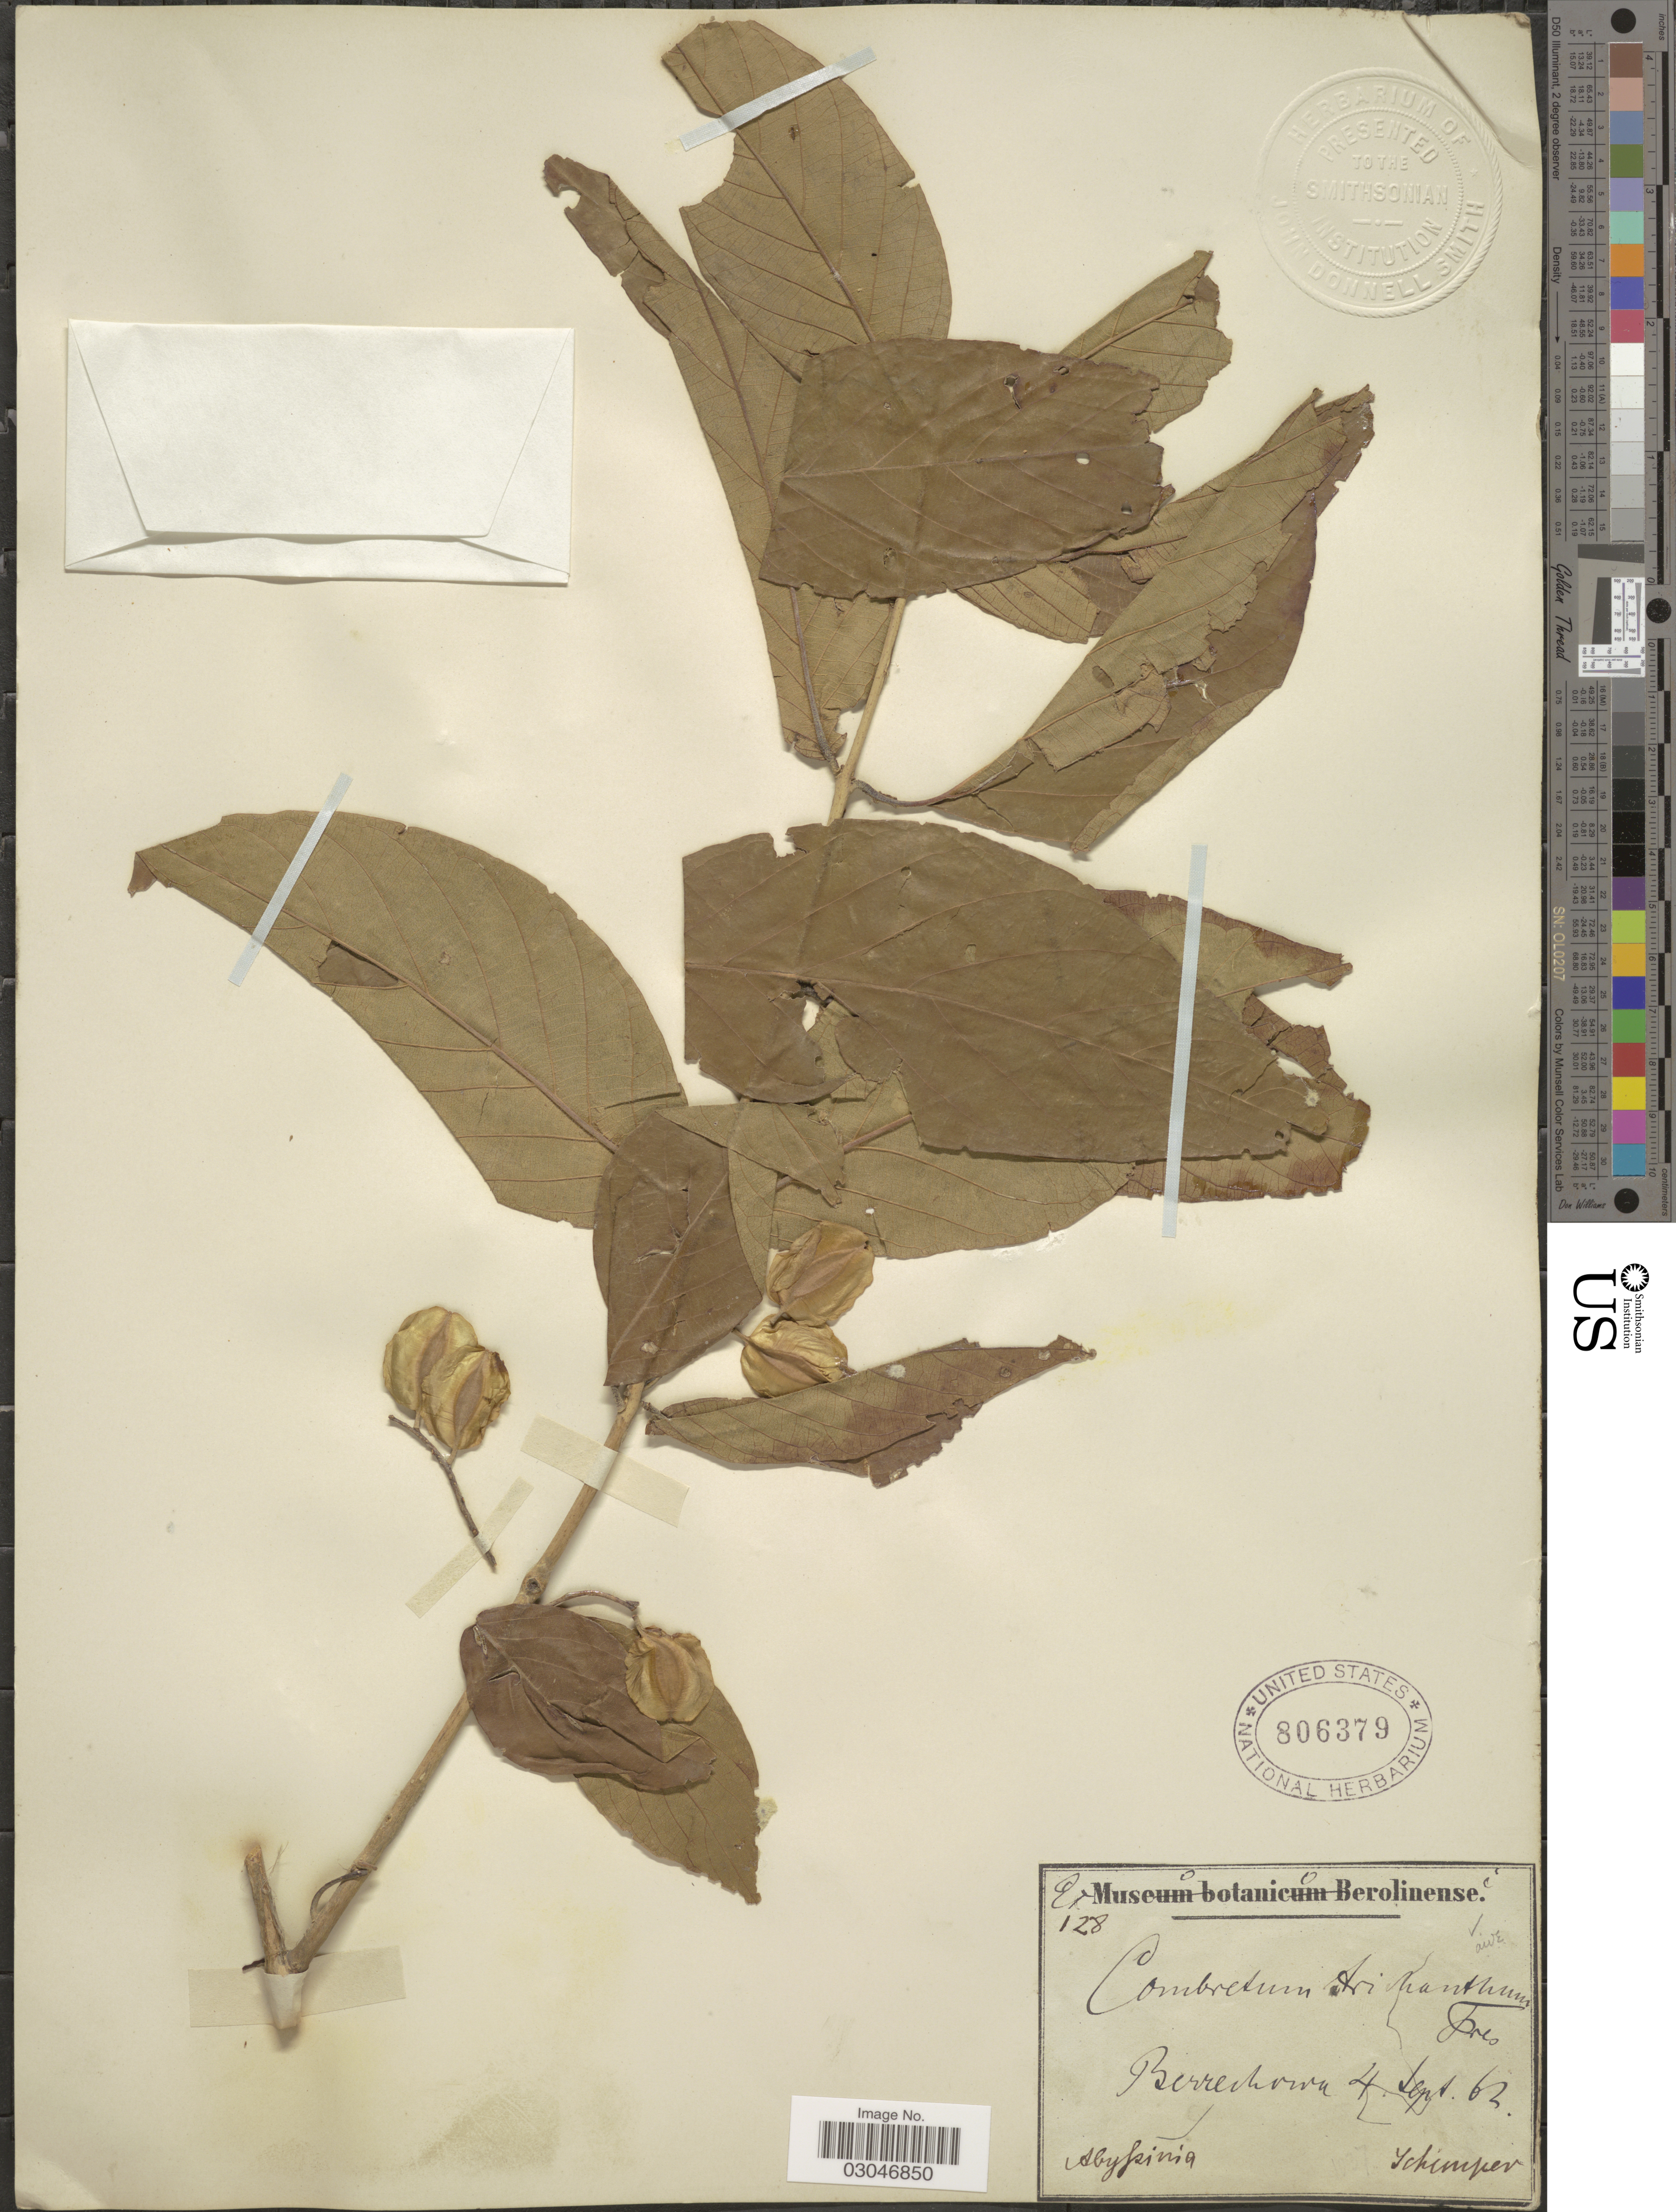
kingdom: Plantae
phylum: Tracheophyta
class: Magnoliopsida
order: Myrtales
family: Combretaceae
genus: Combretum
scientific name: Combretum trichanthum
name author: Fresen.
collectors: -. Schimper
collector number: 128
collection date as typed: Transcribed d/m/y: 4/9/62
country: Eritrea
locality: Berrechowa. Abyssinia.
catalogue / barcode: US 806379